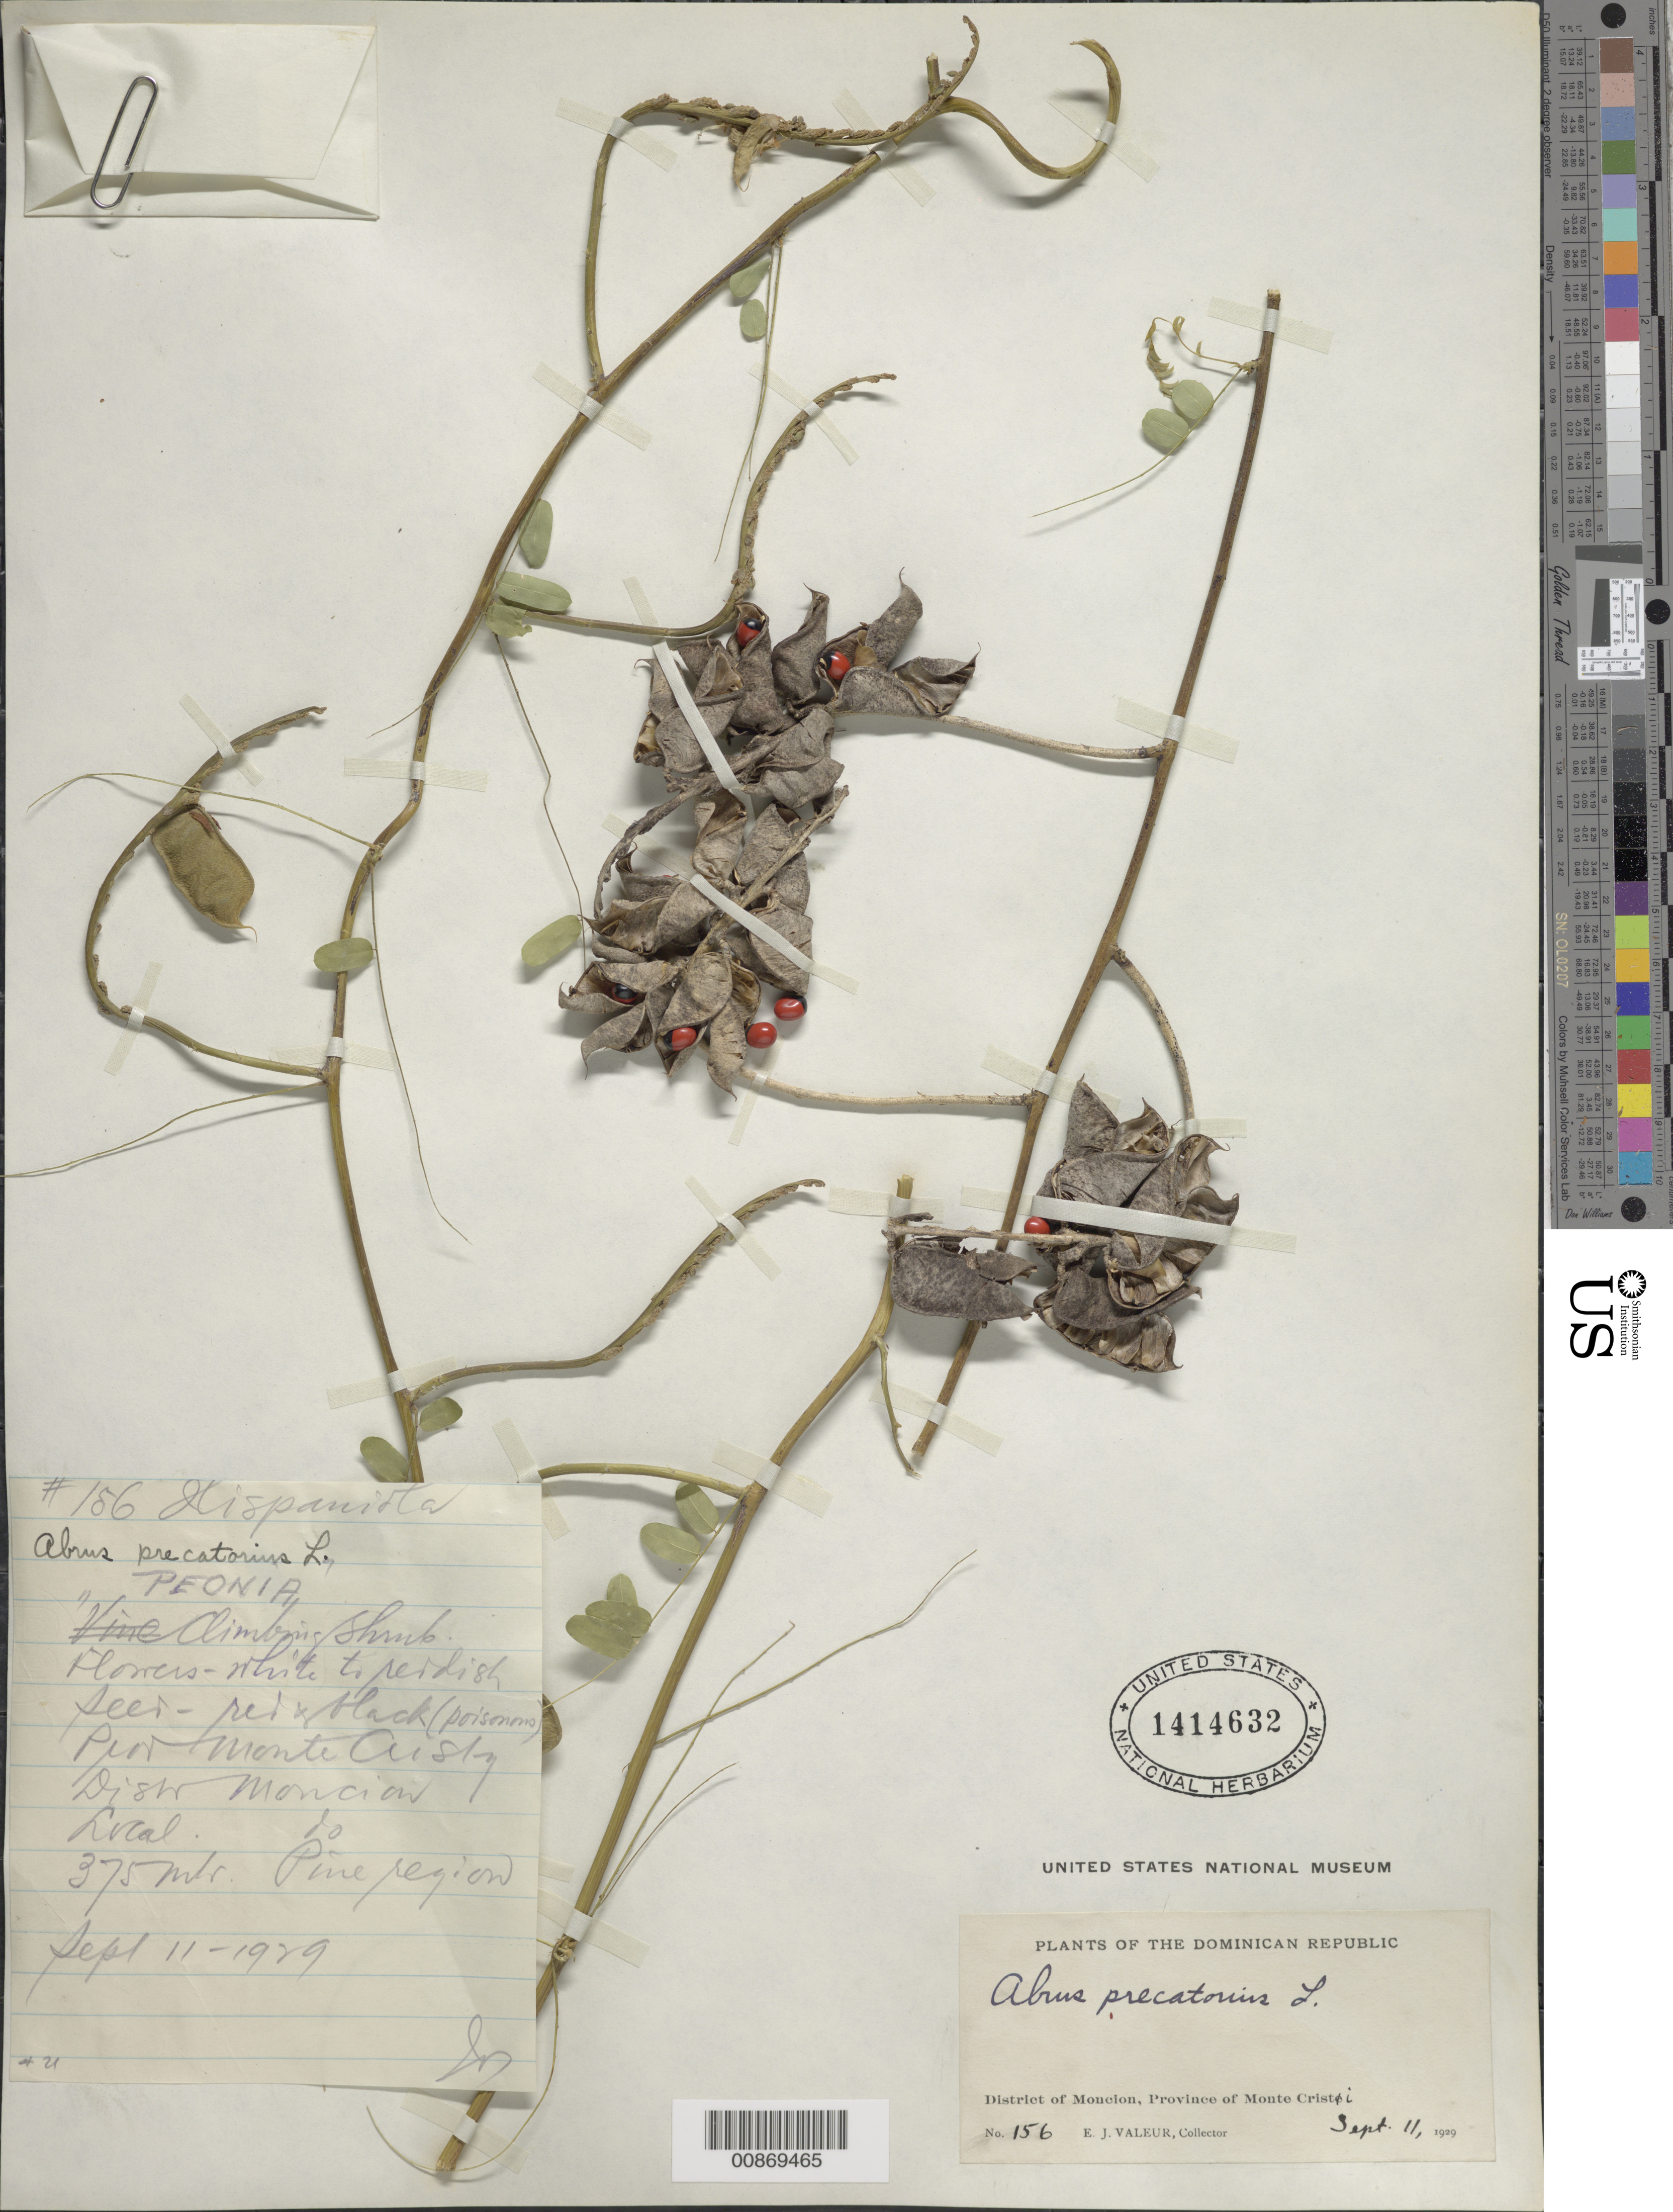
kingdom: Plantae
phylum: Tracheophyta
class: Magnoliopsida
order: Fabales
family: Fabaceae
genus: Abrus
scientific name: Abrus precatorius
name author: L.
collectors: E. Valeur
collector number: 156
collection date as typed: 11 Sep 1929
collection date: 1929-09-11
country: Dominican Republic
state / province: Monte Cristi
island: Hispaniola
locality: District of Monción.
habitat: Pine region.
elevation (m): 375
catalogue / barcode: US 1414632